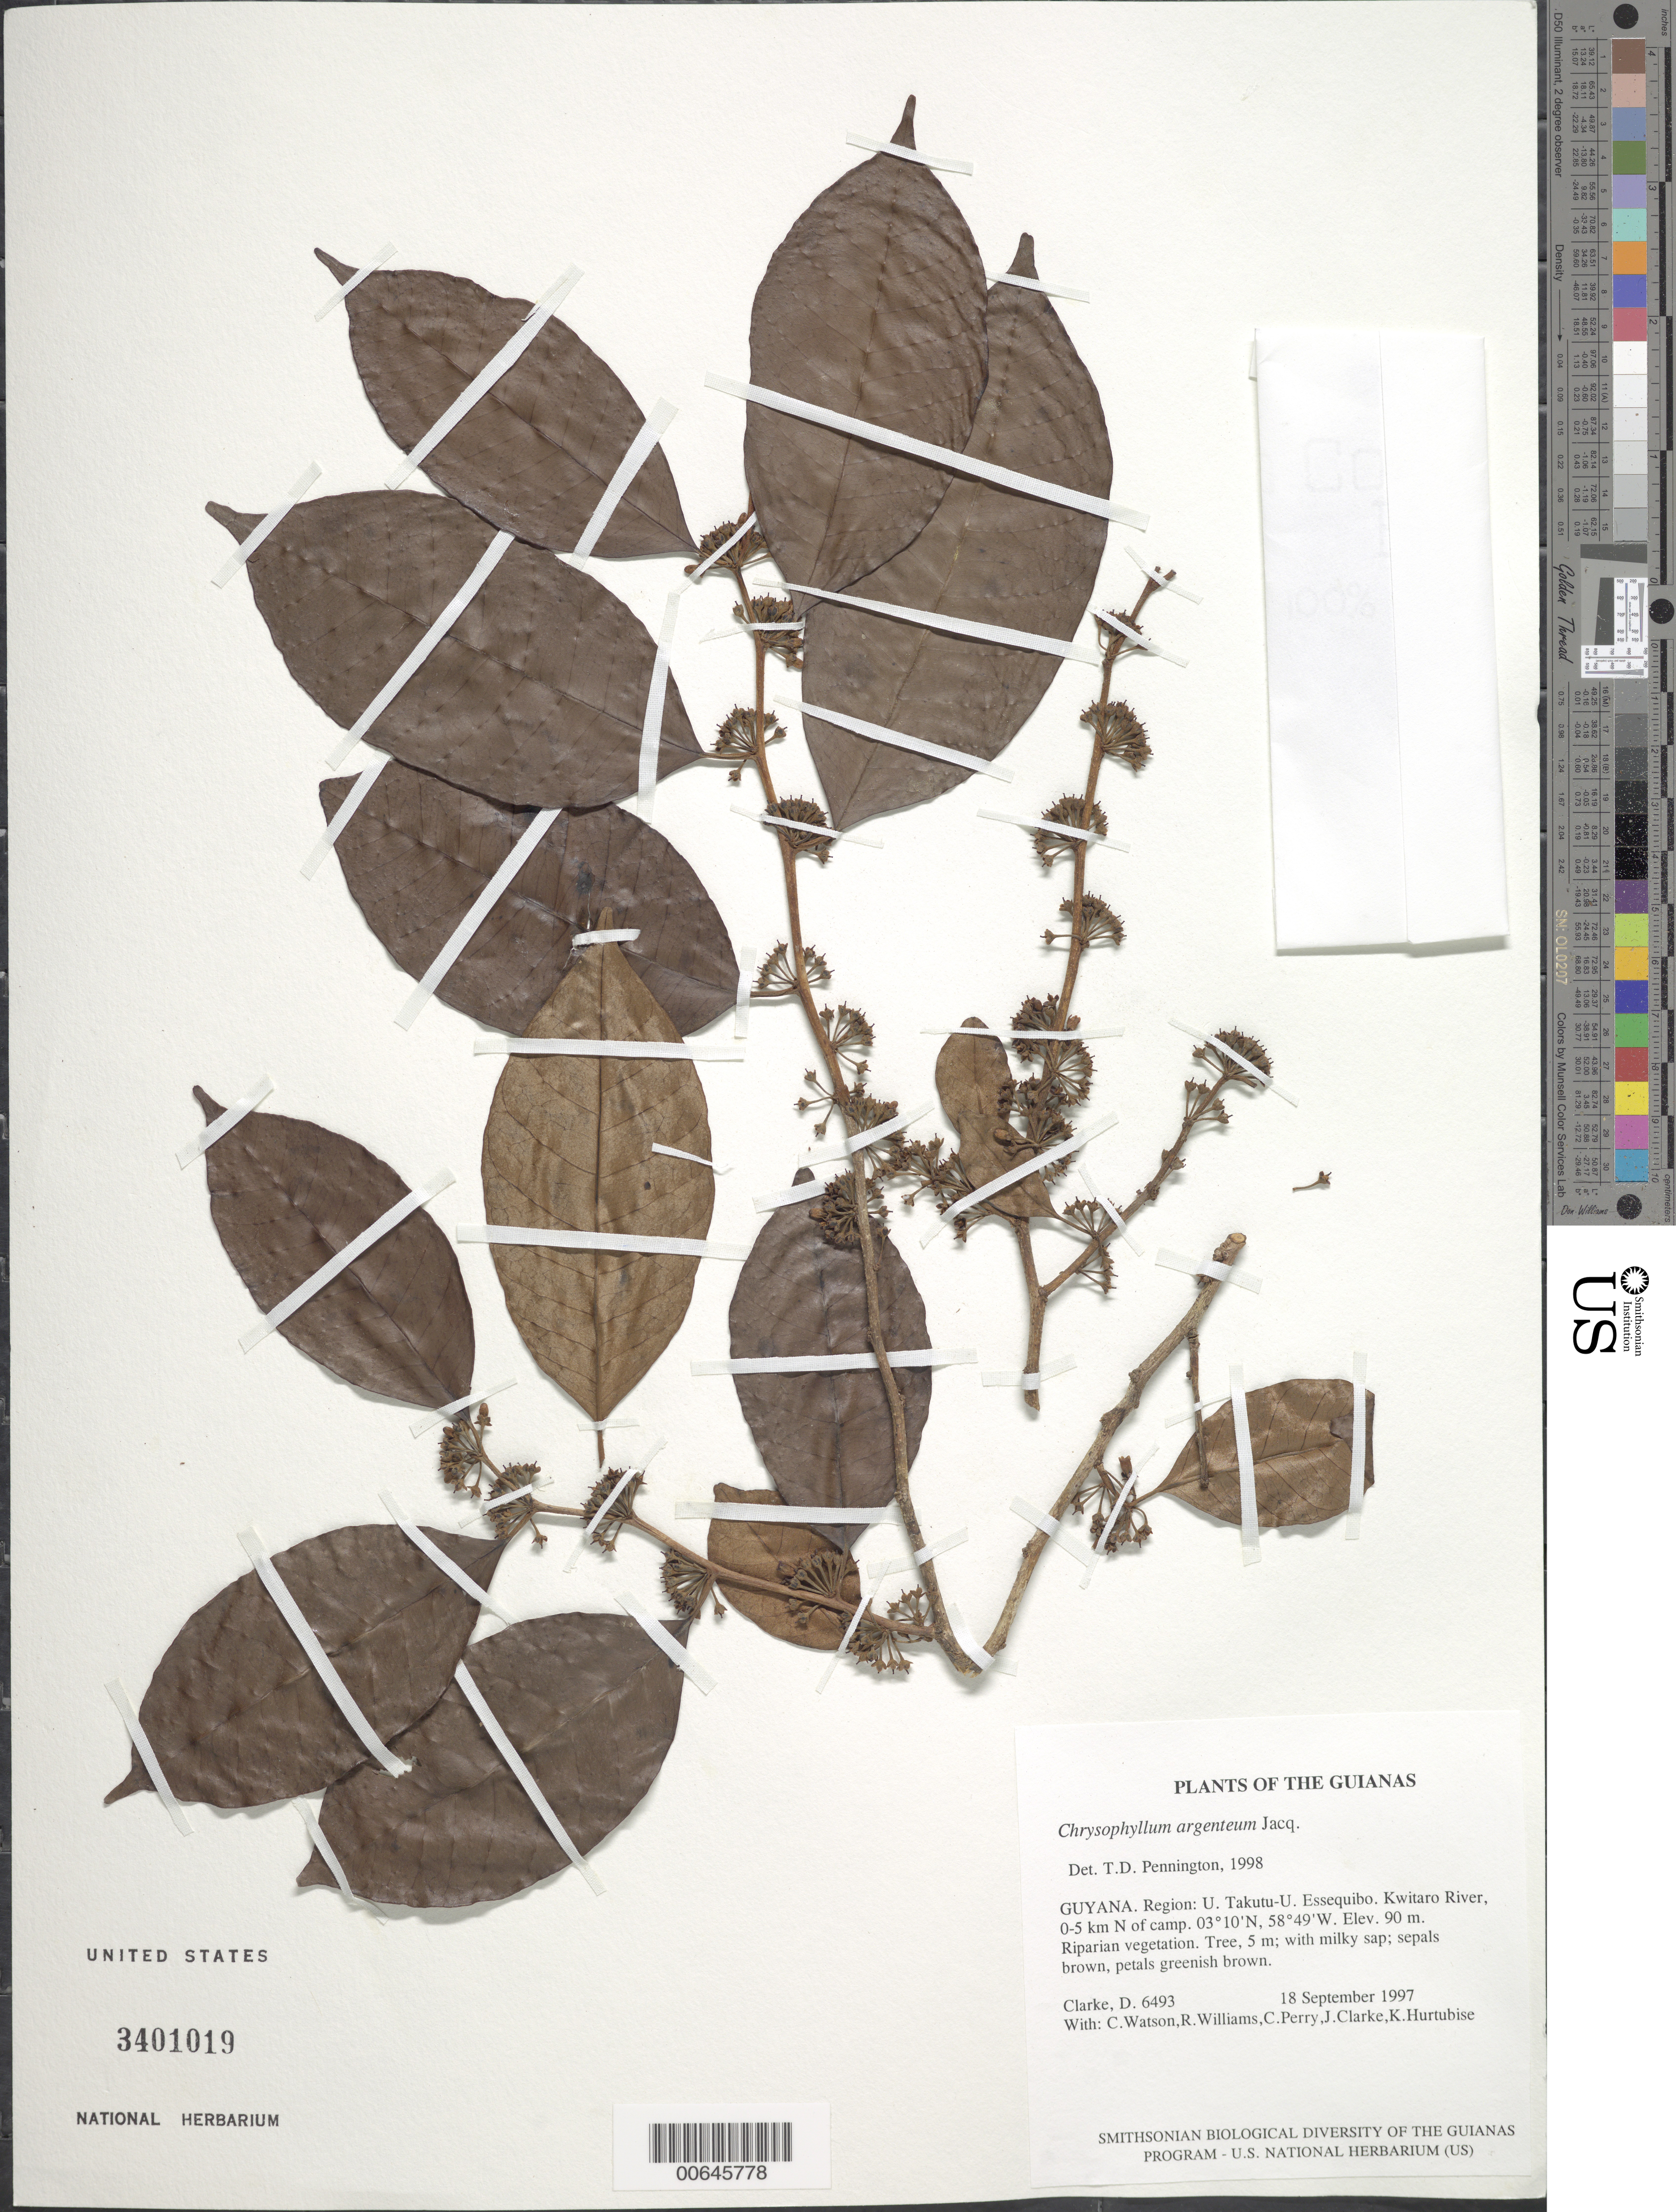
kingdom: Plantae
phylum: Tracheophyta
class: Magnoliopsida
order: Ericales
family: Sapotaceae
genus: Chrysophyllum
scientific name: Chrysophyllum argenteum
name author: Jacq.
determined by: Pennington, T. D., (K)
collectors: H. D. Clarke, C. Watson, R. Williams, C. Perry, J. Clarke & K. Hurtubise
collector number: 6493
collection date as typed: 18 September 1997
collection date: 1997-09-18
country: Guyana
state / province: U. Takutu-U. Essequibo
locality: Kwitaro River, 0-5 km N of camp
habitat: Riparian vegetation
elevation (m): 90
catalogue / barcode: US 3401019